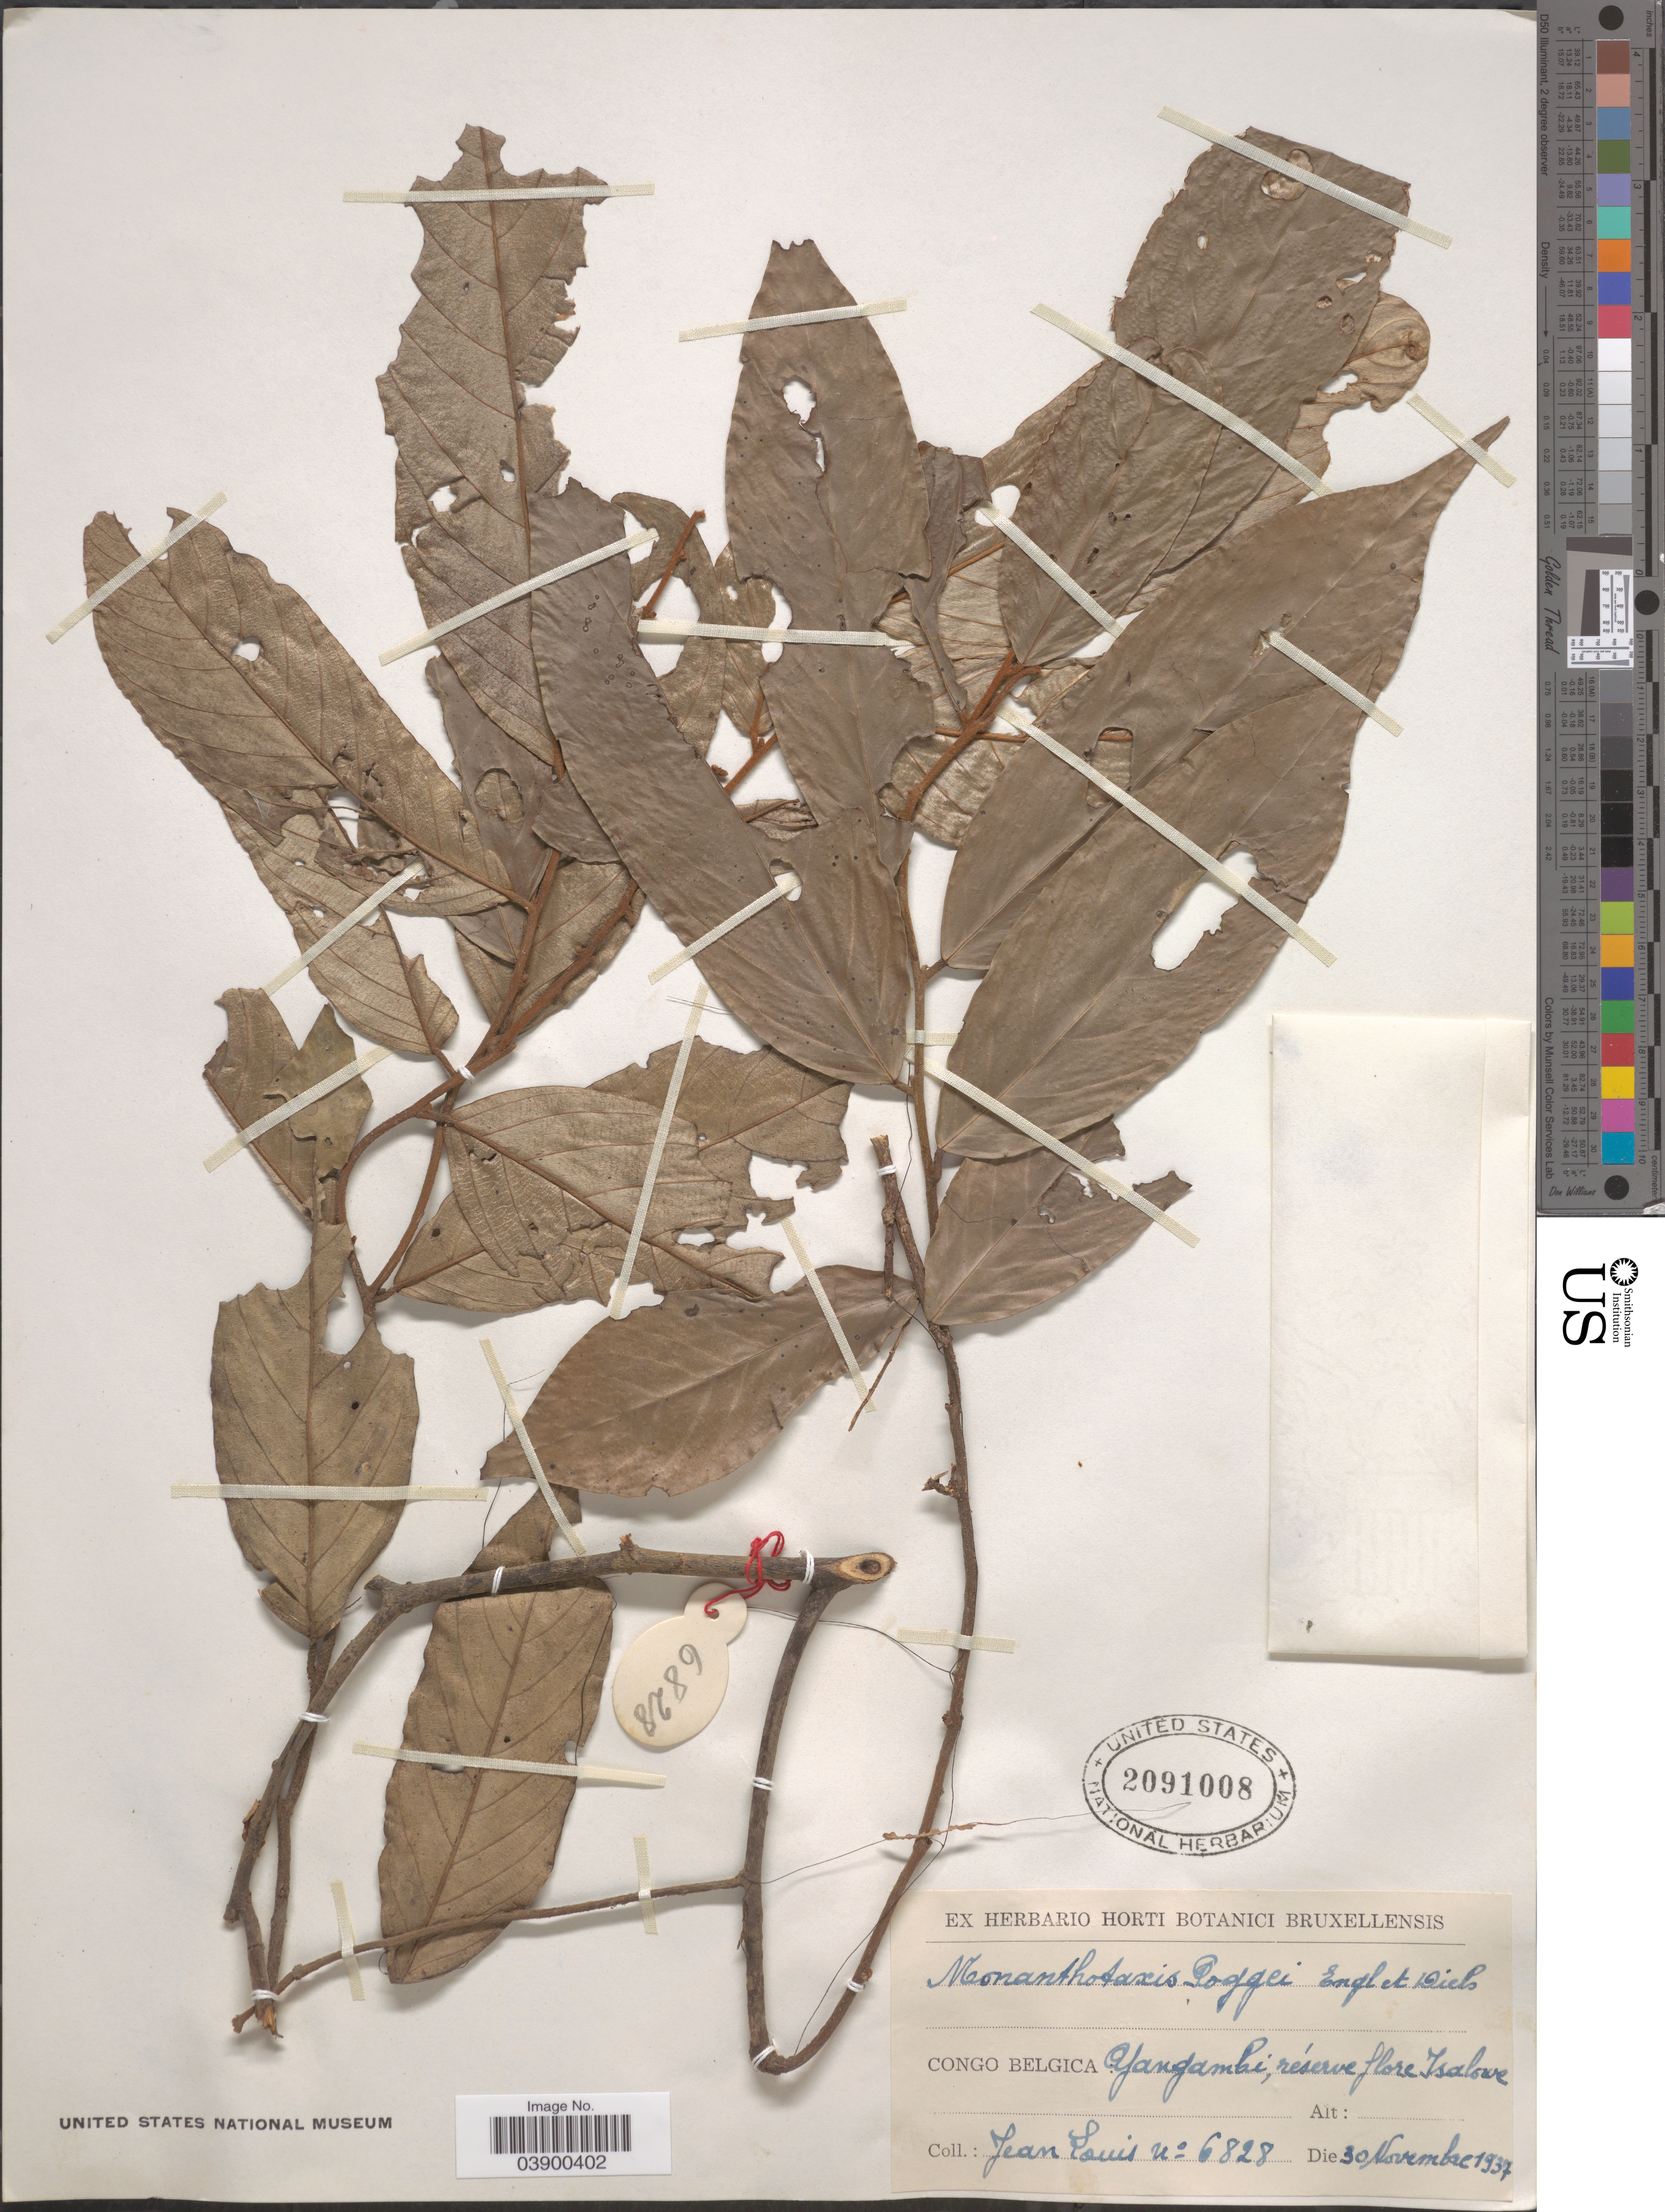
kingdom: Plantae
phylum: Tracheophyta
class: Magnoliopsida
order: Magnoliales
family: Annonaceae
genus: Monanthotaxis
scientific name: Monanthotaxis poggei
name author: Engl. & Diels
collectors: J. Louis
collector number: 6828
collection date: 1937-11-30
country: Congo, Democratic Republic of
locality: Congo Belgica: Yangambi, réserve flore Isalowe.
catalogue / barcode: US 2091008